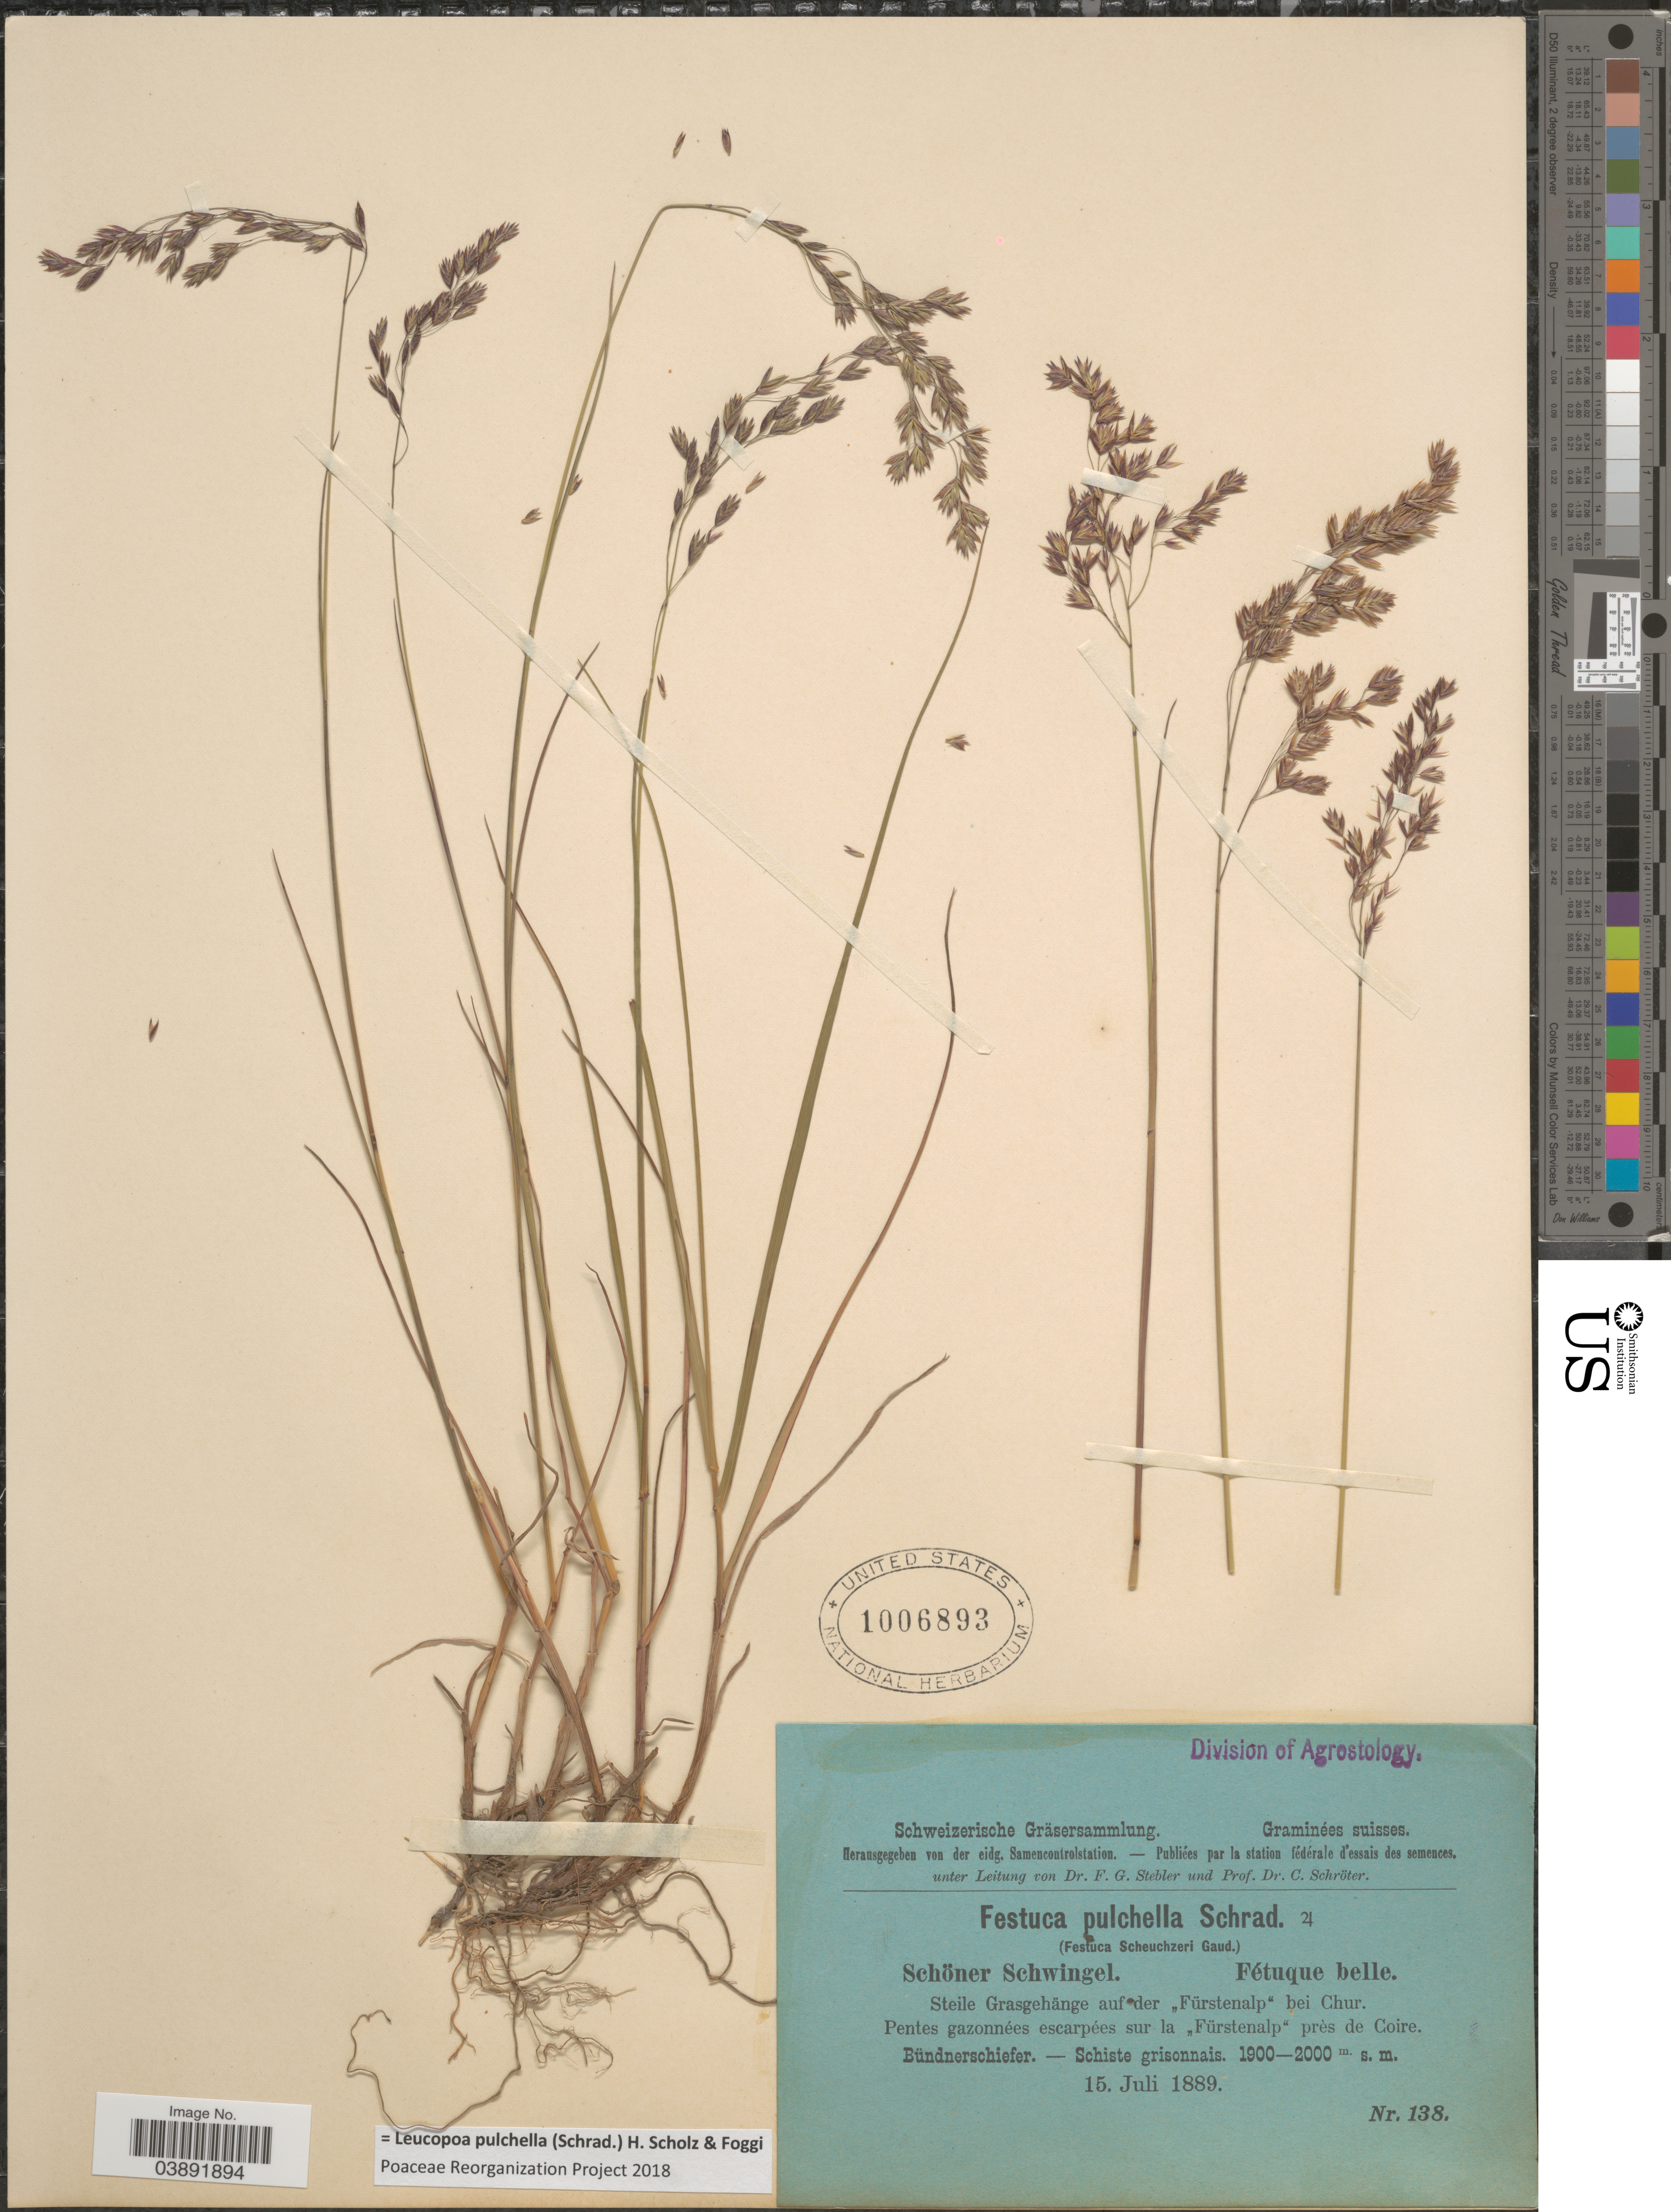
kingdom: Plantae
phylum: Tracheophyta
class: Liliopsida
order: Poales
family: Poaceae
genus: Leucopoa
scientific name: Leucopoa pulchella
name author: (Schrad.) H. Scholz & Foggi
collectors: Stebler, F.G. & Schröter, C.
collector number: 138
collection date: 1889-07-15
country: Switzerland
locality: Suisses. Steile Grasgehänge auf der "Fürstenalp" bei Chur. Pentes gazonnées escarpées sur la "Fürstenalp" près de Coire.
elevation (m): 1900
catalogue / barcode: US 1006893